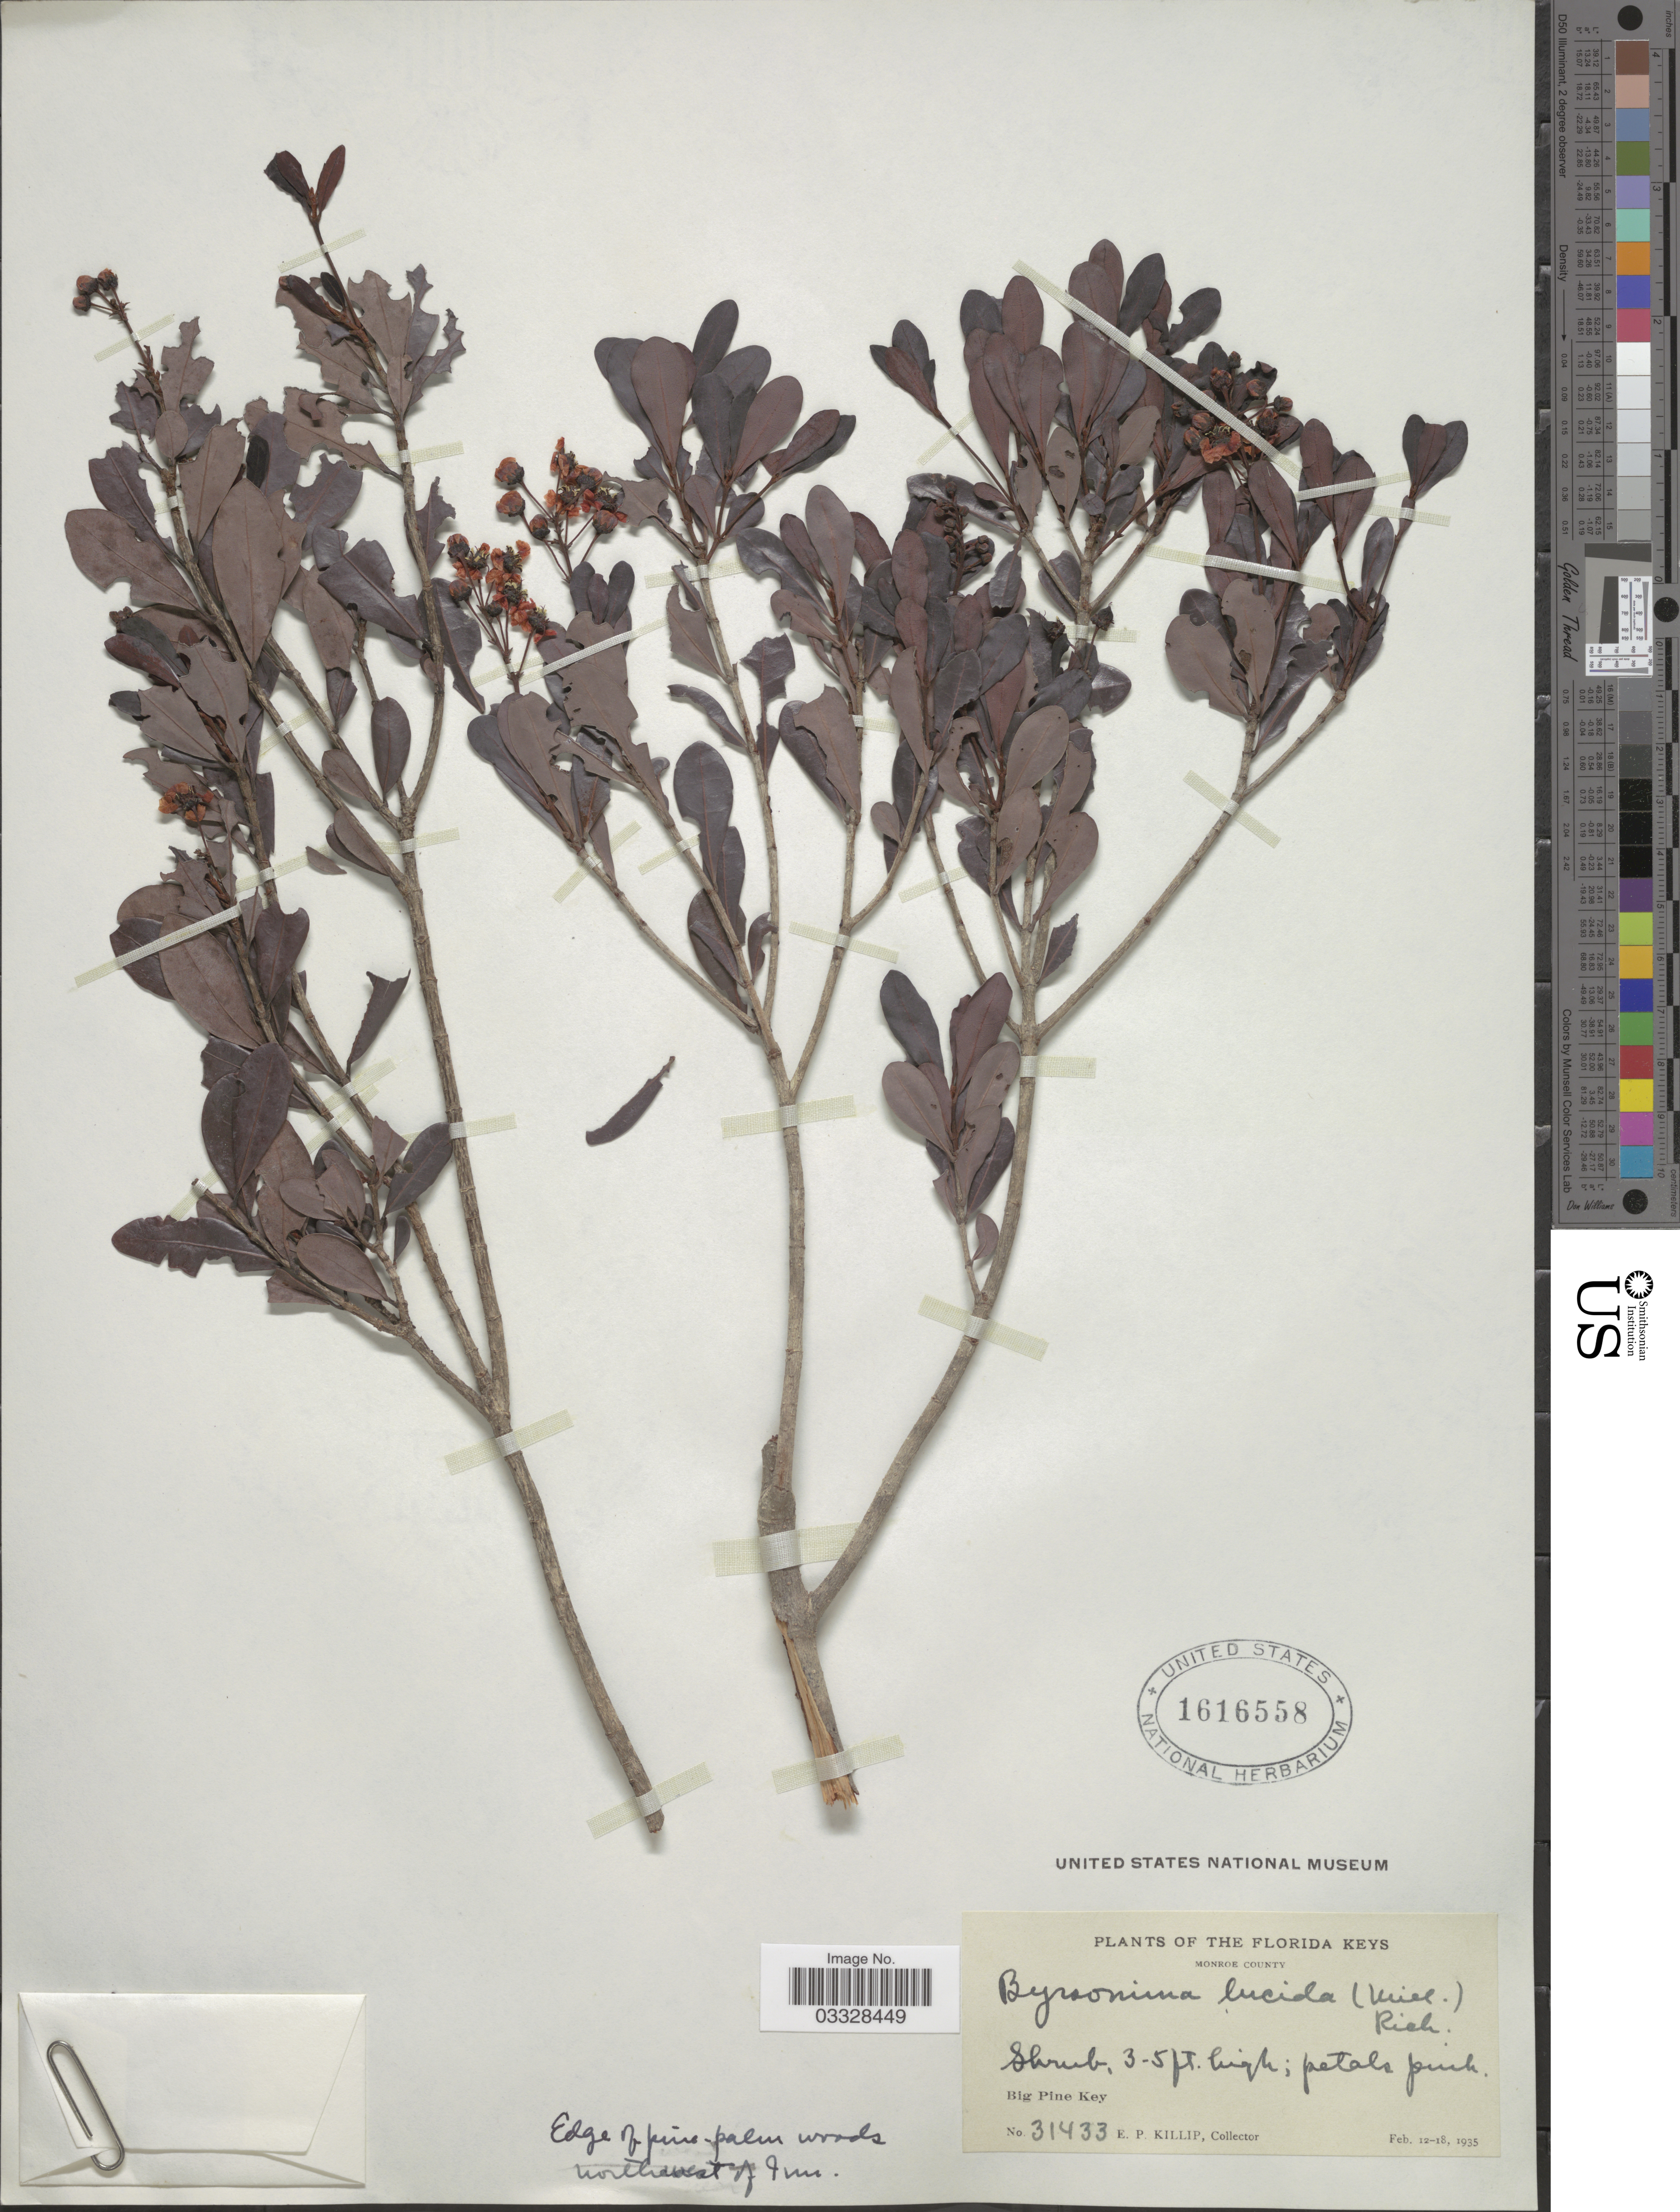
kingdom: Plantae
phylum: Tracheophyta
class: Magnoliopsida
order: Malpighiales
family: Malpighiaceae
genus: Byrsonima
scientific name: Byrsonima lucida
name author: (Mill.) DC.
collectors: E. P. Killip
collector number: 31433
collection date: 1935-02-12/1935-02-18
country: United States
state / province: Florida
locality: The Florida Keys. Monroe County. Big Pine Key.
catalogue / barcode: US 1616558